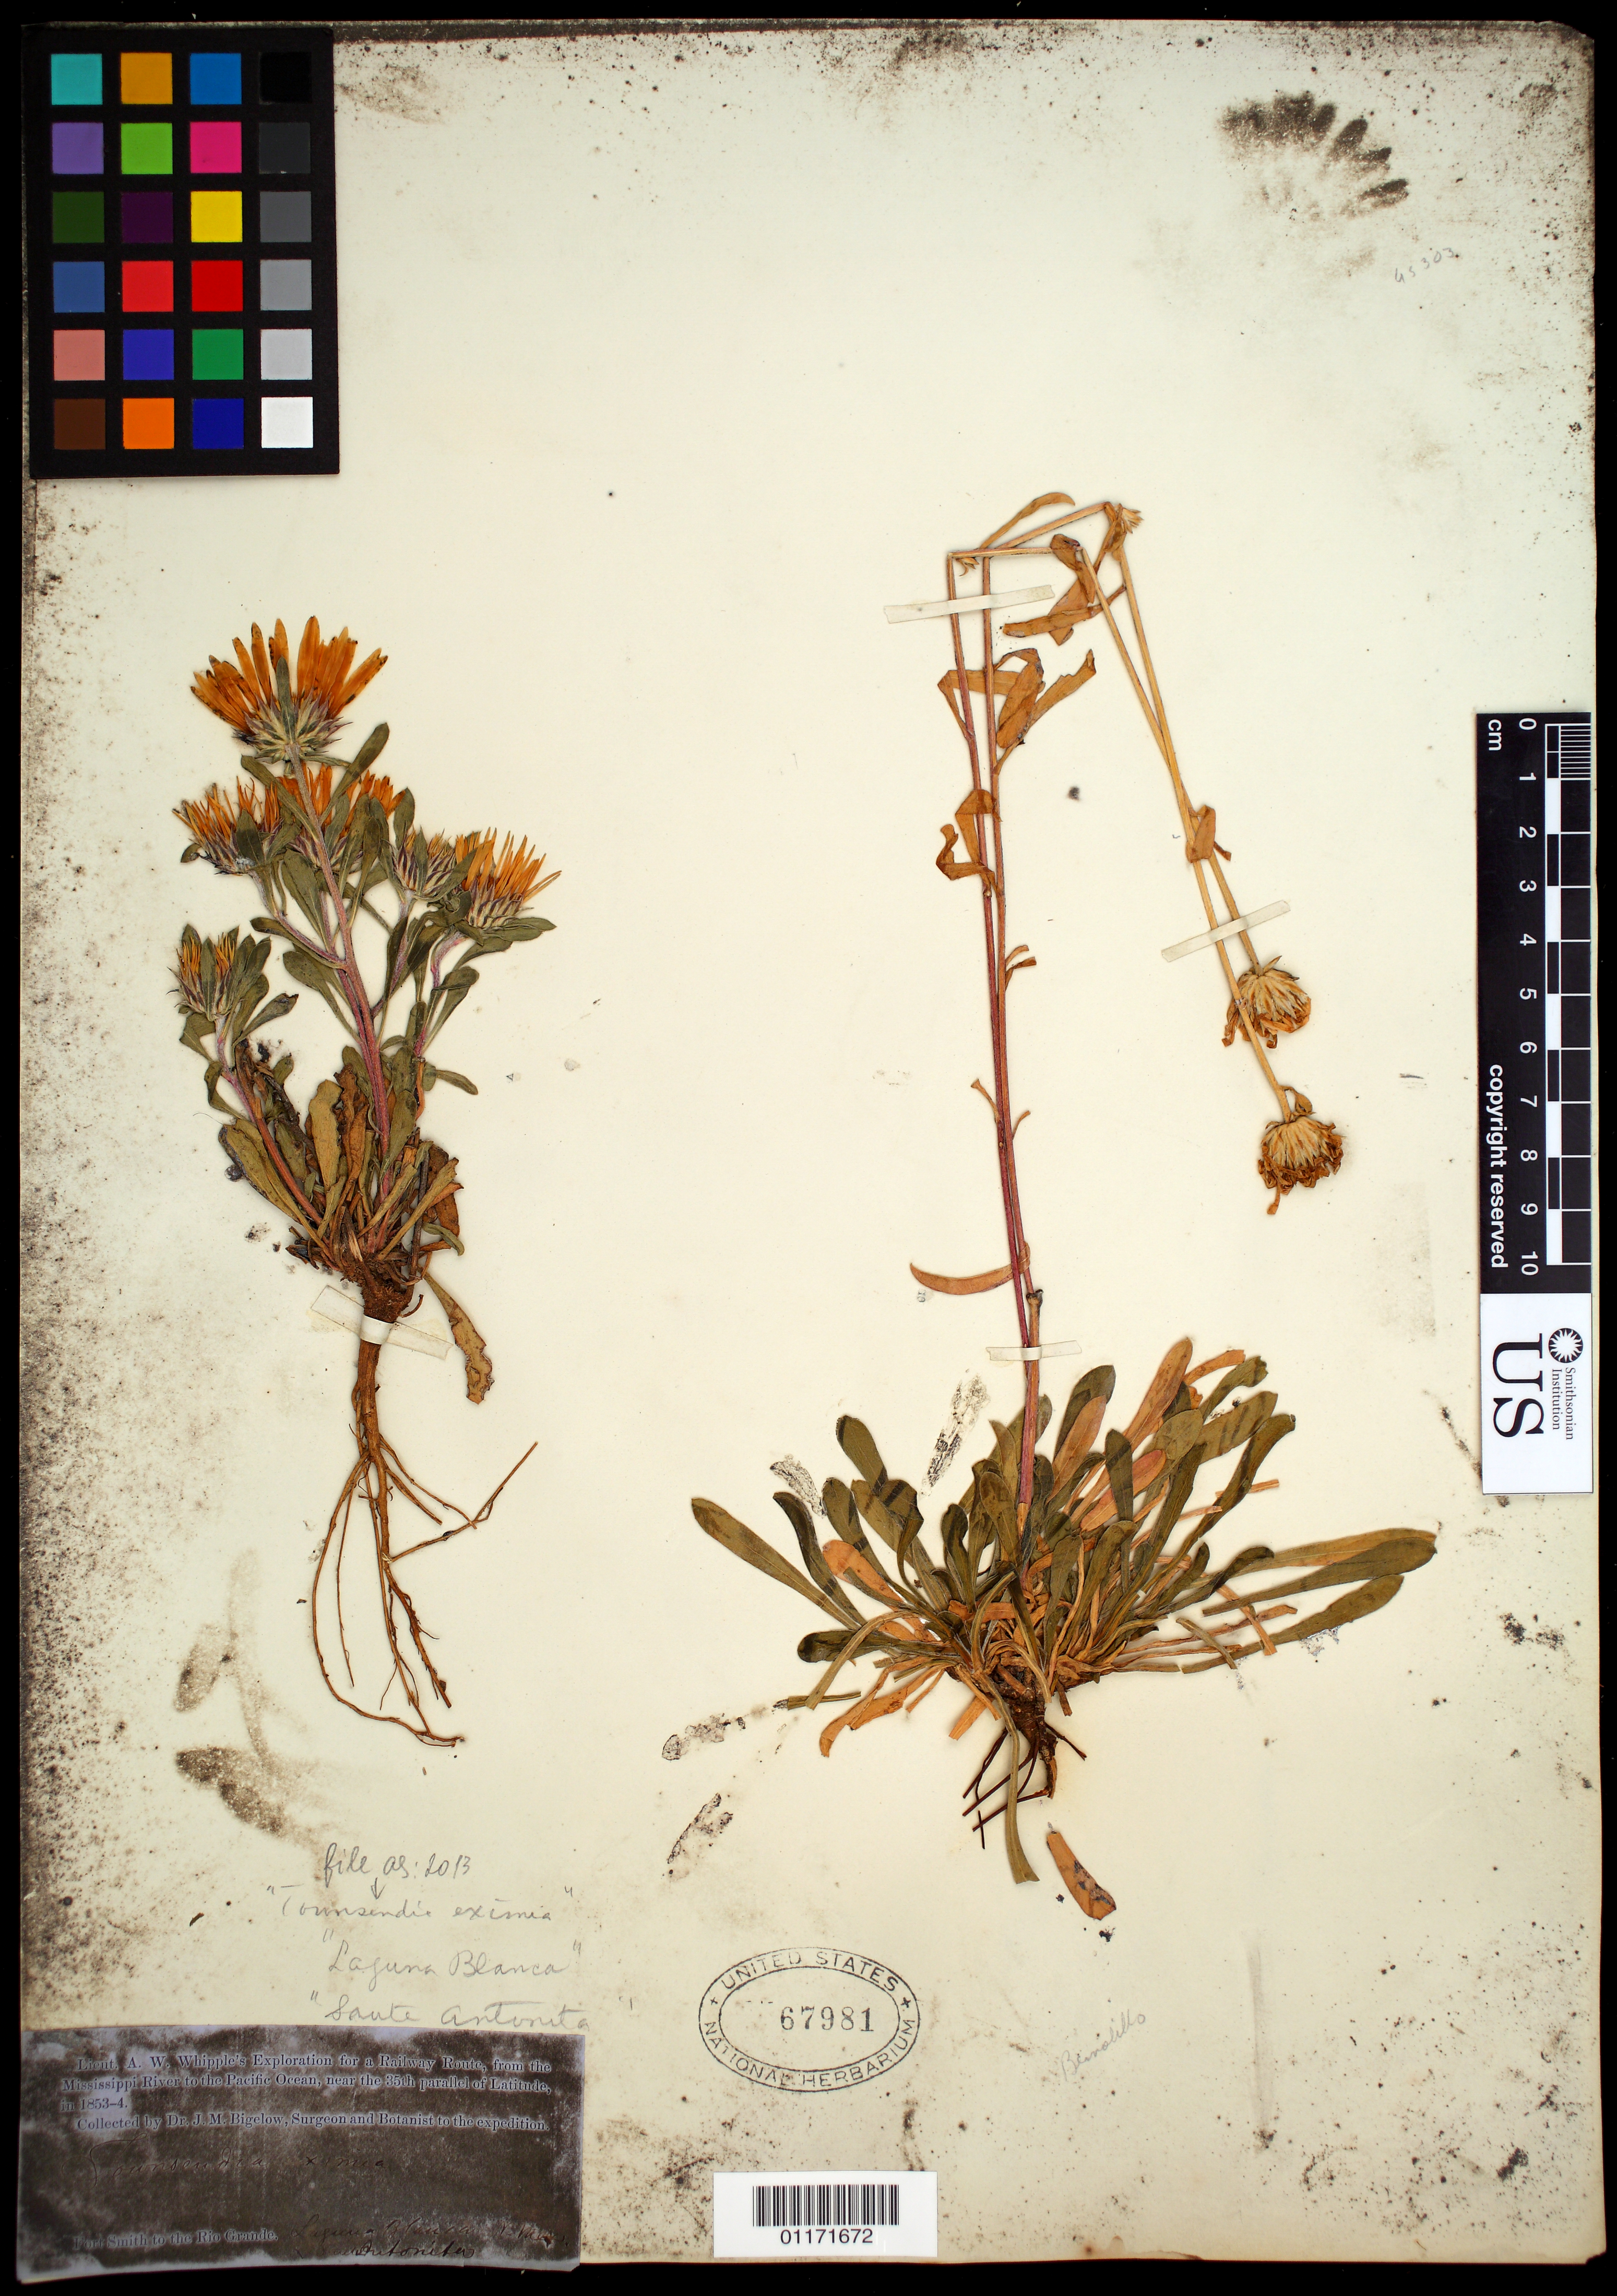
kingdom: Plantae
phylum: Tracheophyta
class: Magnoliopsida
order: Asterales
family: Asteraceae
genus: Townsendia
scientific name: Townsendia eximia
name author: A. Gray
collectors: J. M. Bigelow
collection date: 1853/1854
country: United States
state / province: New Mexico / Texas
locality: Laguna Blanca, New Mexico and San Antonio.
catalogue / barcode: US 67981